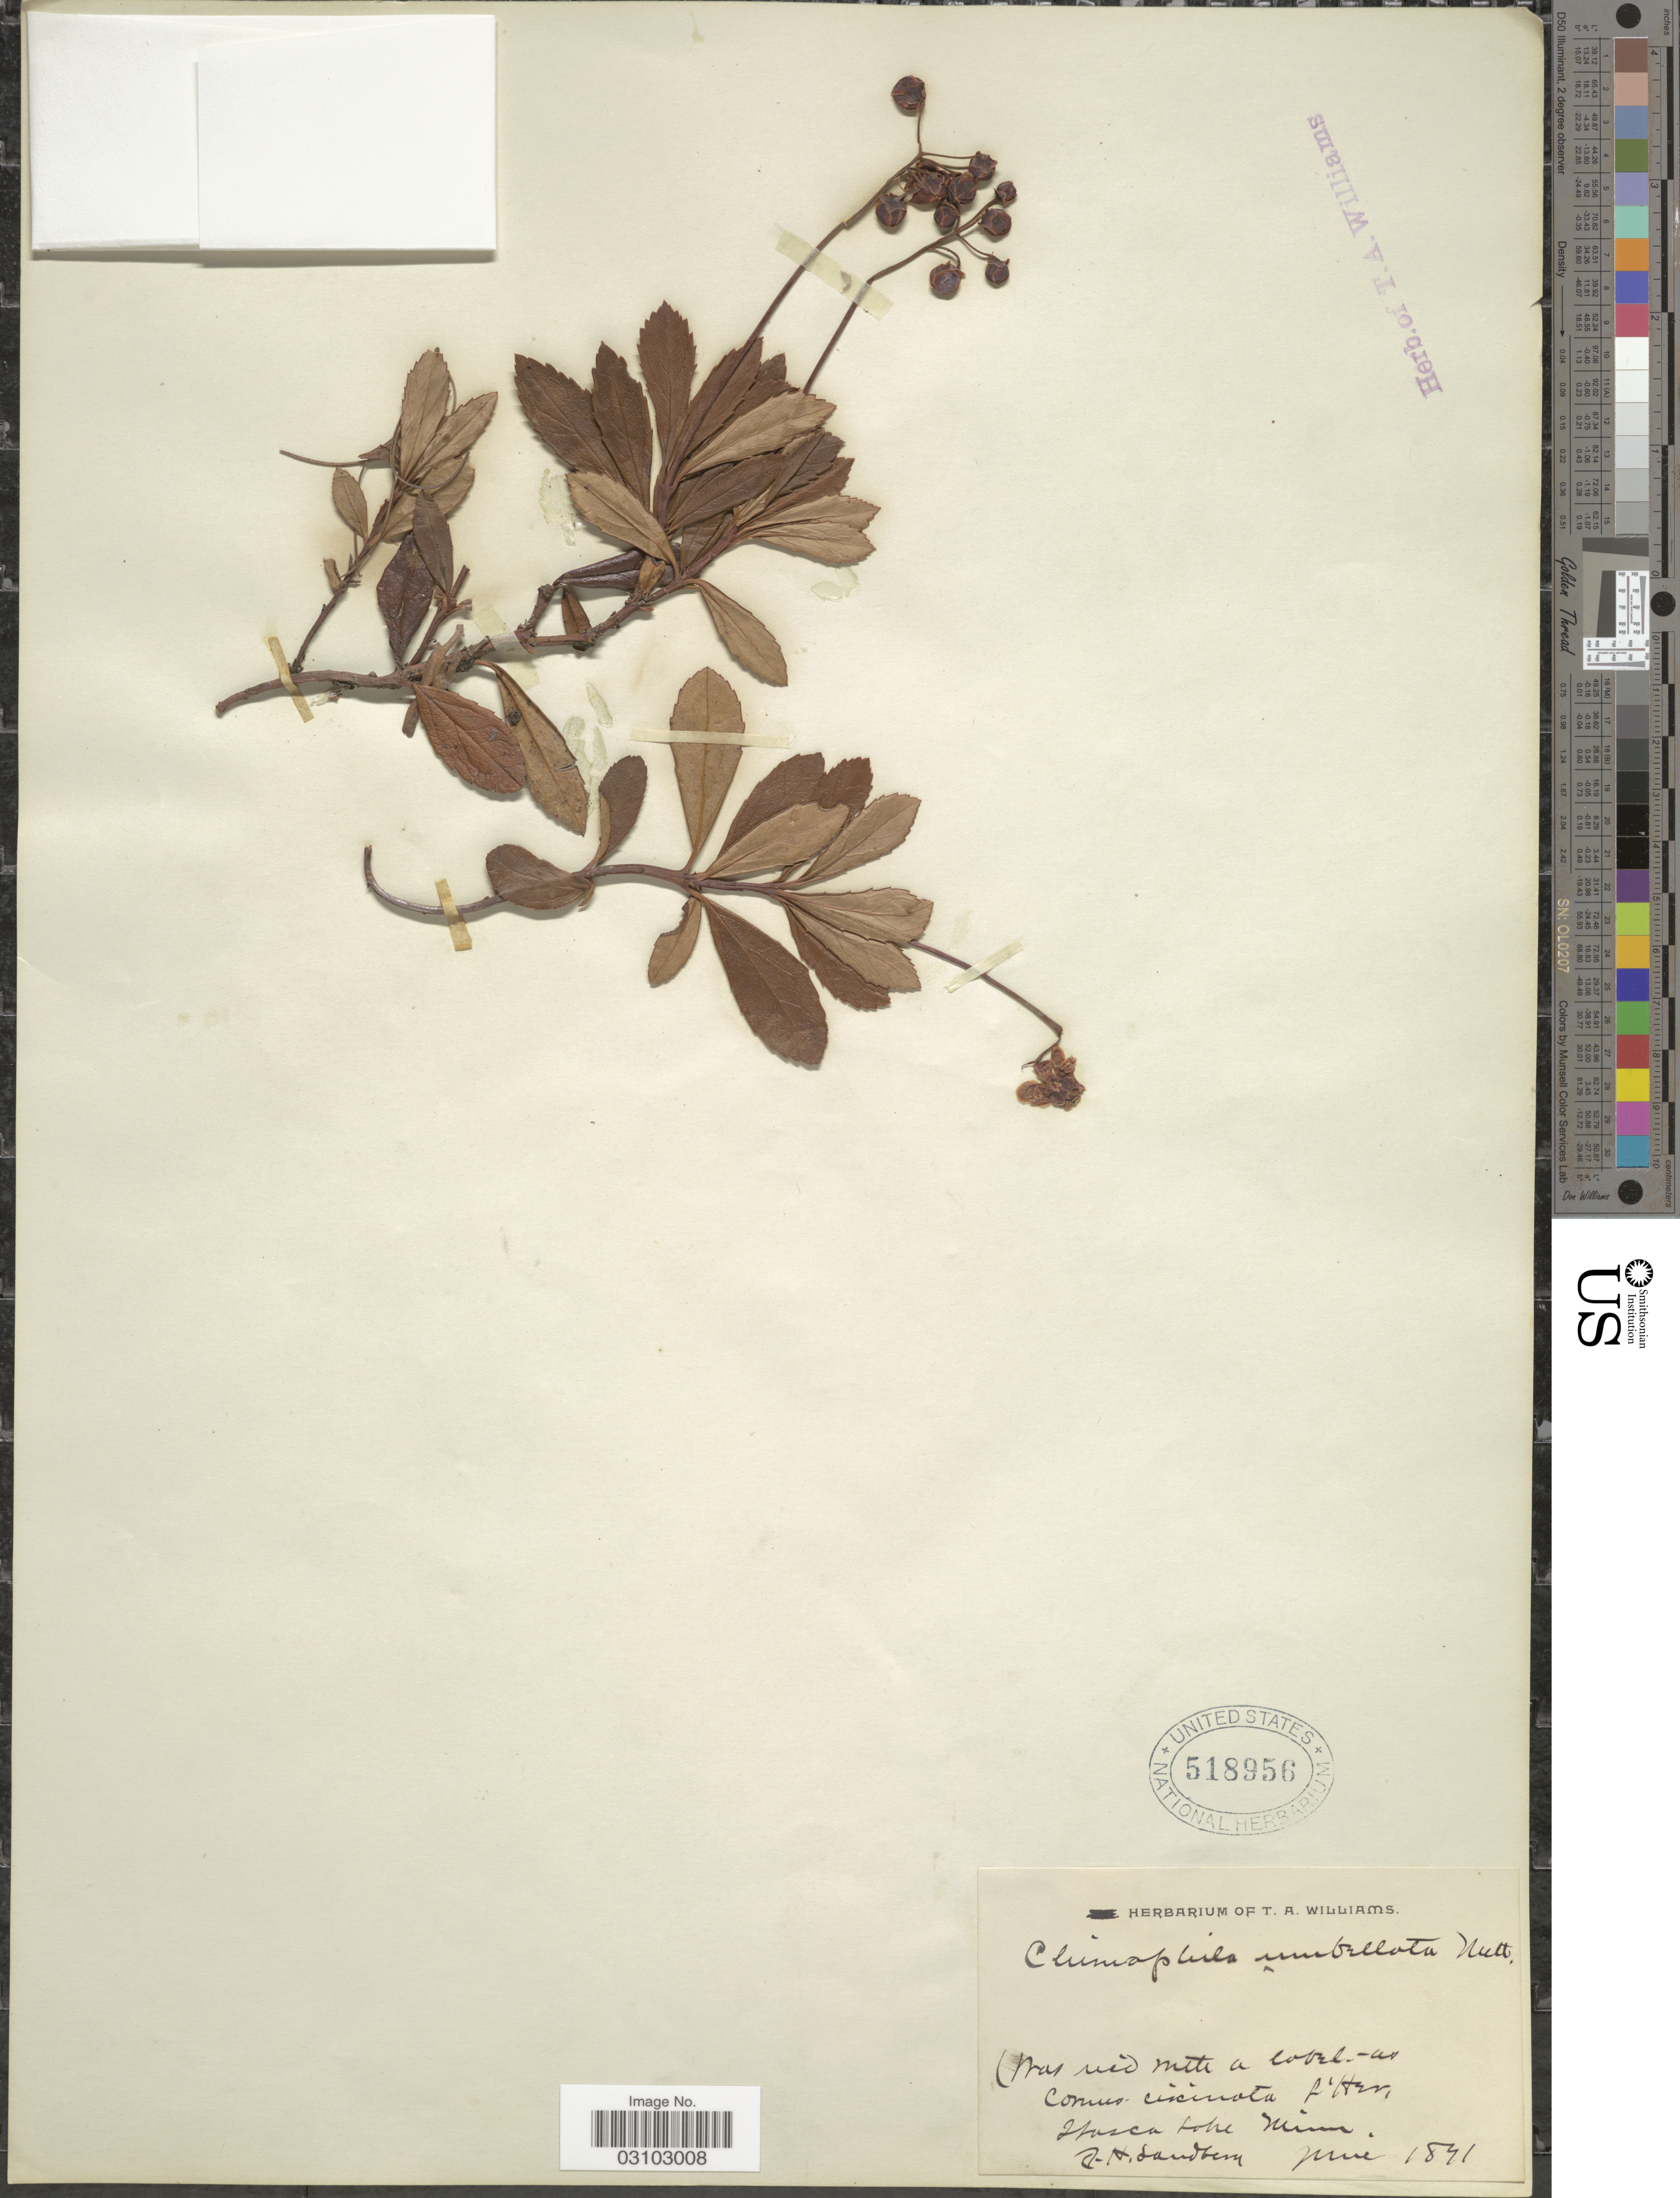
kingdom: Plantae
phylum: Tracheophyta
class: Magnoliopsida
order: Ericales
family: Ericaceae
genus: Chimaphila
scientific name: Chimaphila umbellata subsp. occidentalis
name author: (Rydb.) Hultén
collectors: J. H. Sandberg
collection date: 1891-06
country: United States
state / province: Minnesota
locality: Ithaca Lake.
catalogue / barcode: US 518956